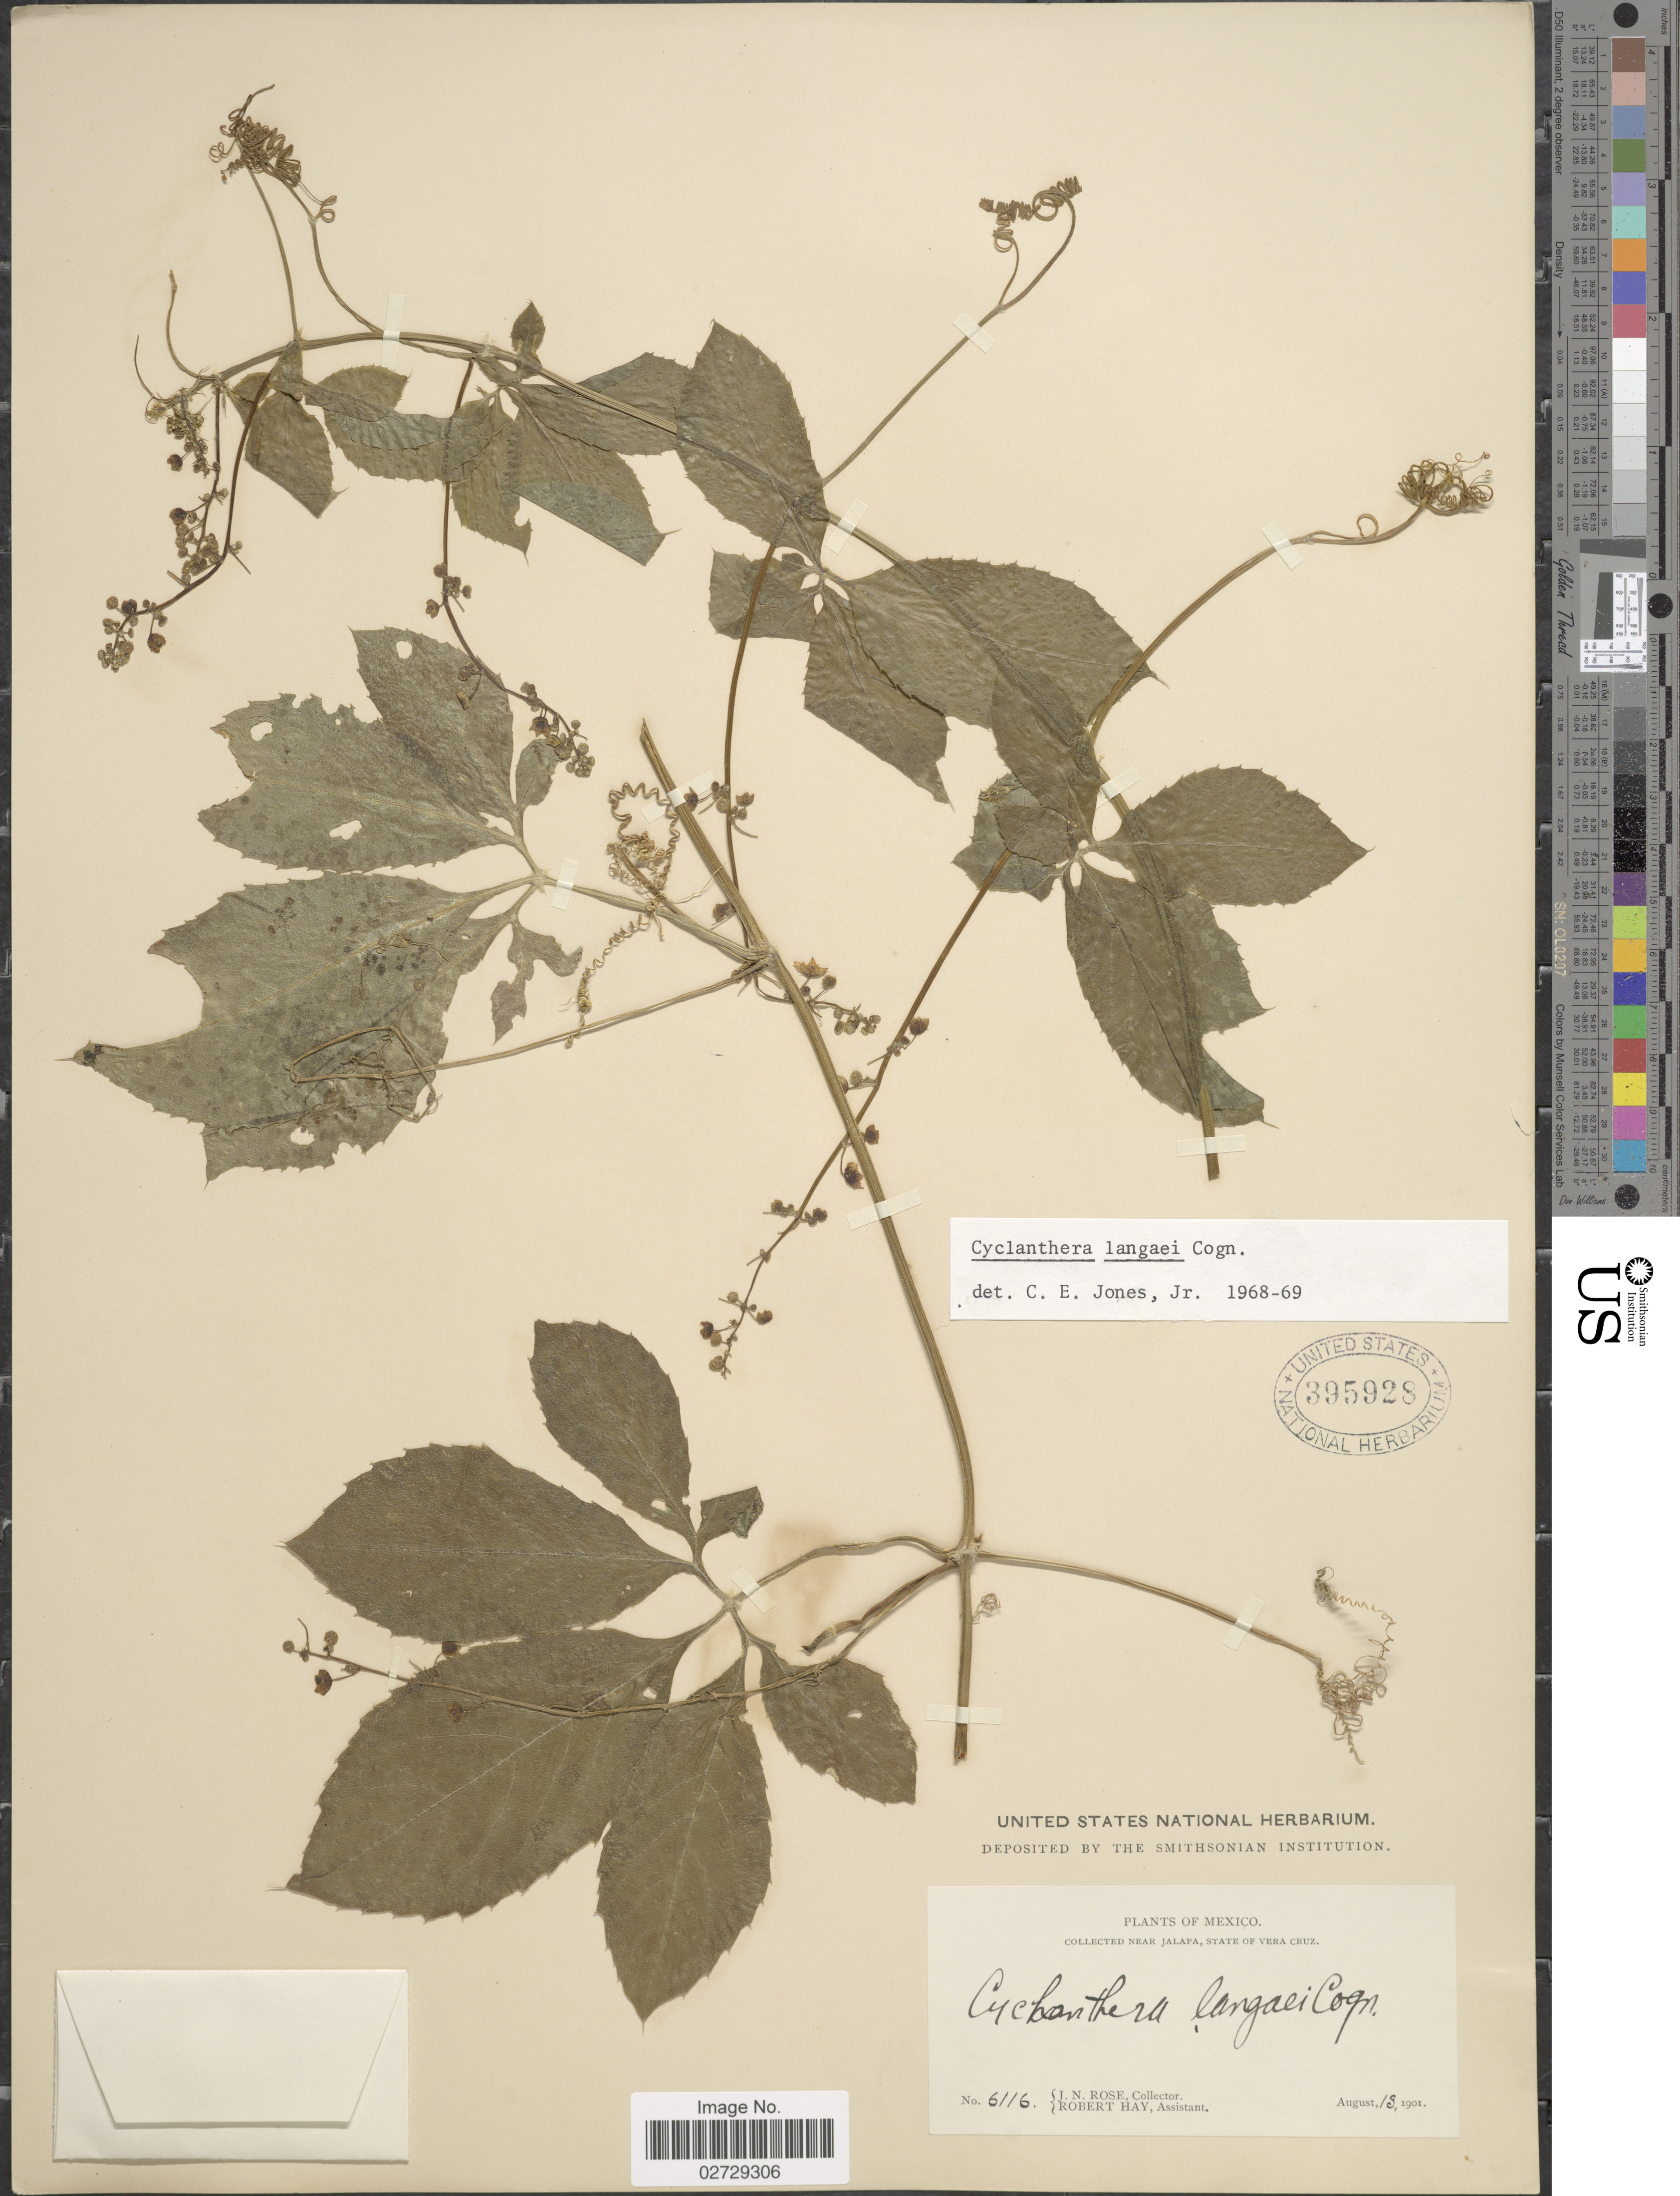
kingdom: Plantae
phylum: Tracheophyta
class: Magnoliopsida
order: Cucurbitales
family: Cucurbitaceae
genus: Cyclanthera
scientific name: Cyclanthera langaei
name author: Cogn.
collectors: J. N. Rose & R. H. Hay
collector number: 6116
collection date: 1901-08-13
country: Mexico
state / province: Veracruz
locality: Near Jalapa, State of Vera Cruz.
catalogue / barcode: US 395928